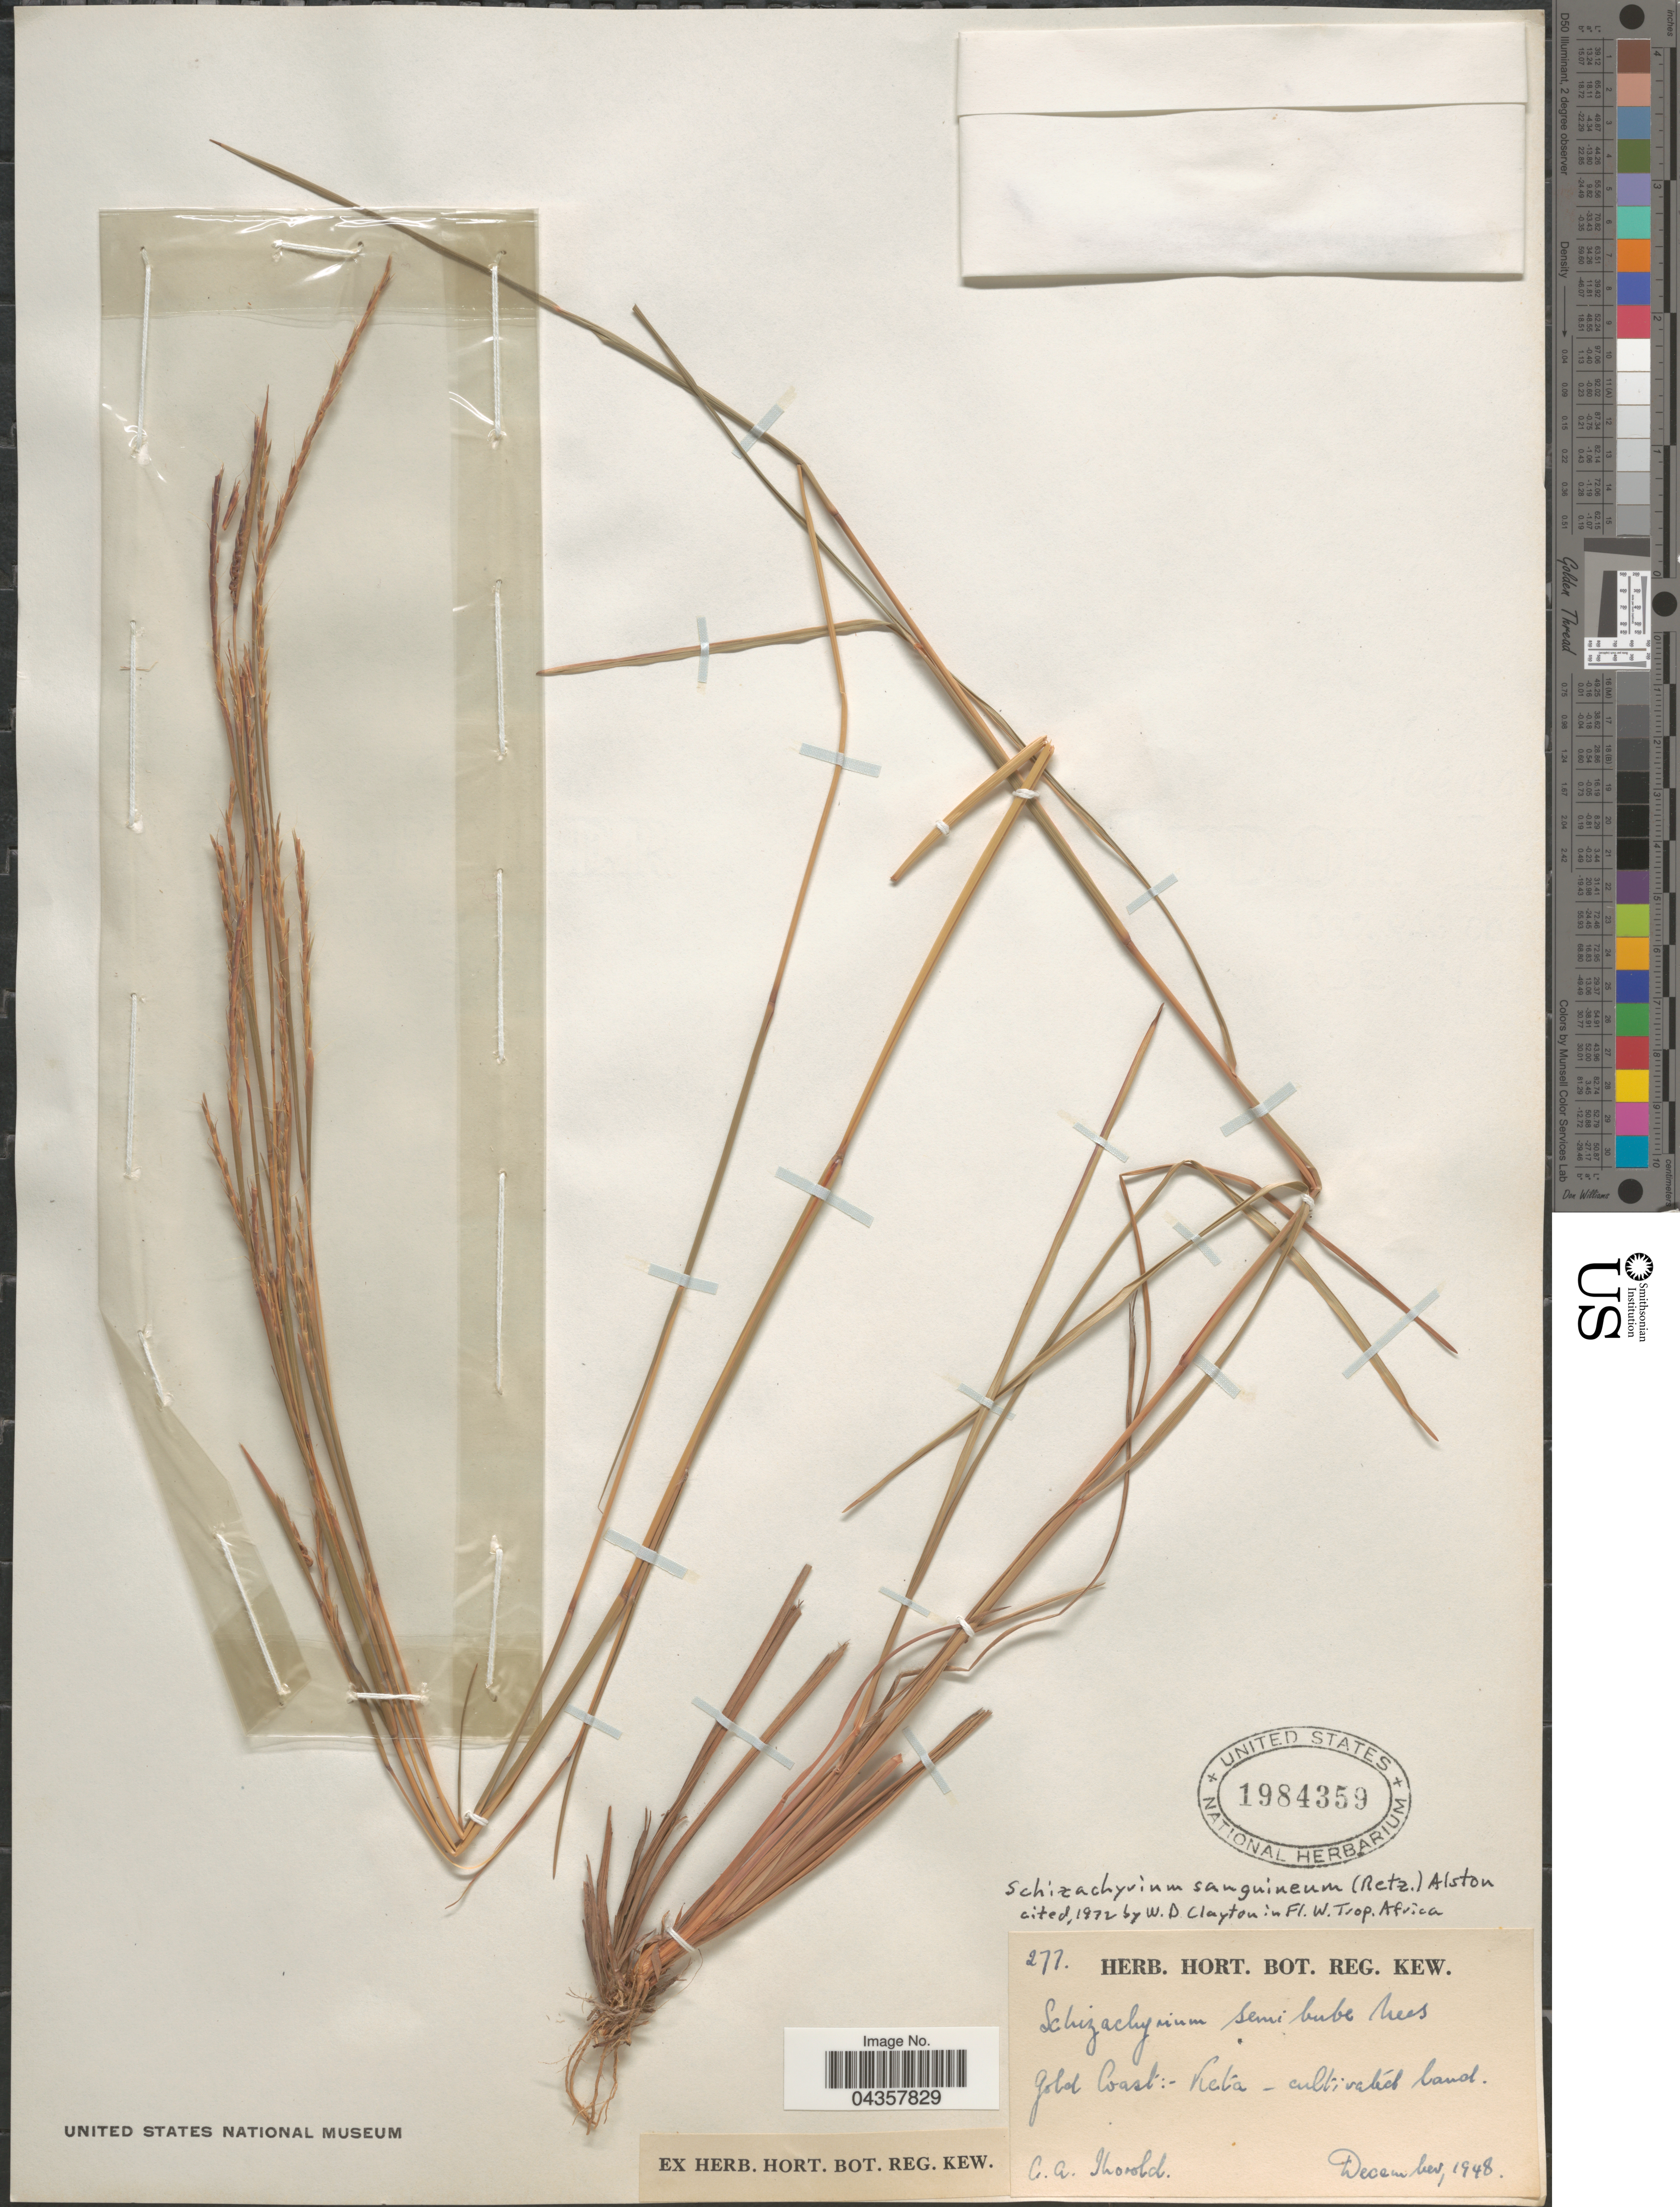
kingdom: Plantae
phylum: Tracheophyta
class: Liliopsida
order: Poales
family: Poaceae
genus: Schizachyrium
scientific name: Schizachyrium sanguineum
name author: (Retz.) Alston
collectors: C. Thorold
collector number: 277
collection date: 1948-12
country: Ghana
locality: Gold Coast:-Keta-cultivated land.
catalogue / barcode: US 1984359